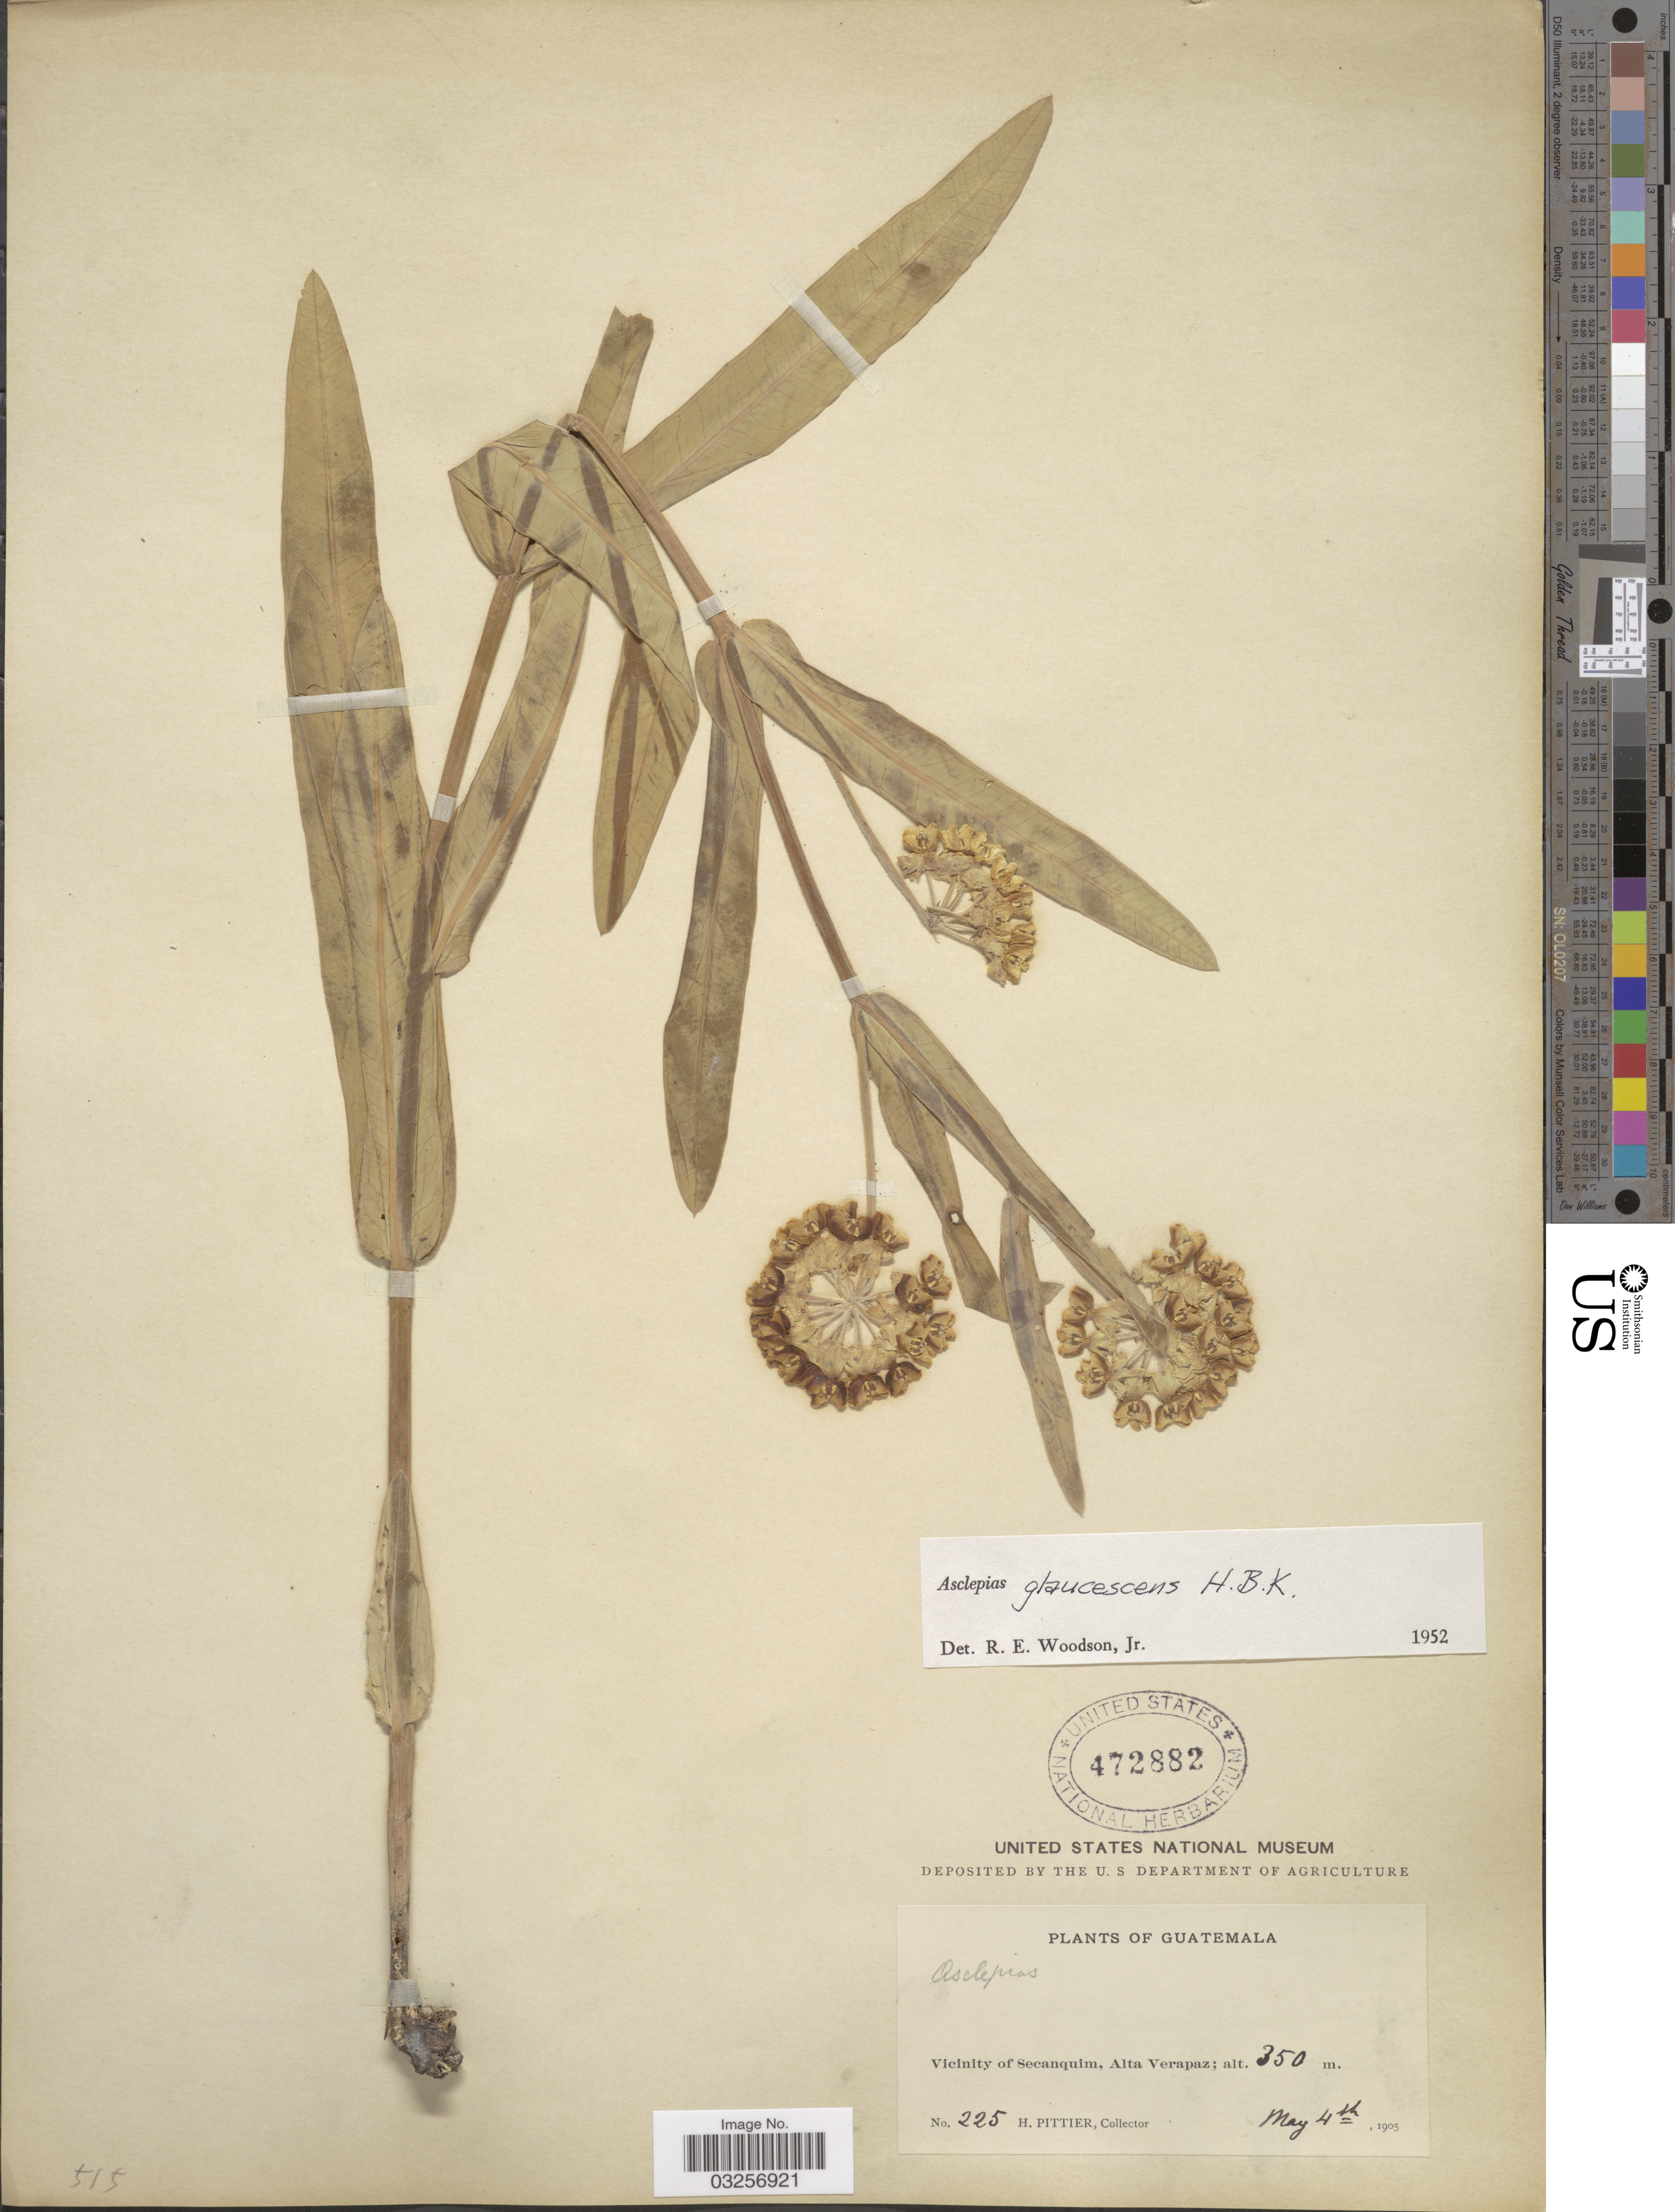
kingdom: Plantae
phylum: Tracheophyta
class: Magnoliopsida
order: Gentianales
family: Apocynaceae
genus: Asclepias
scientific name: Asclepias glaucescens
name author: Kunth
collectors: H. F. Pittier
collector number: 225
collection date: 1905-05-04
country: Guatemala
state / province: Alta Verapaz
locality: Vicinity of Secanquim.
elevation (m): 350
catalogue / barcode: US 472882